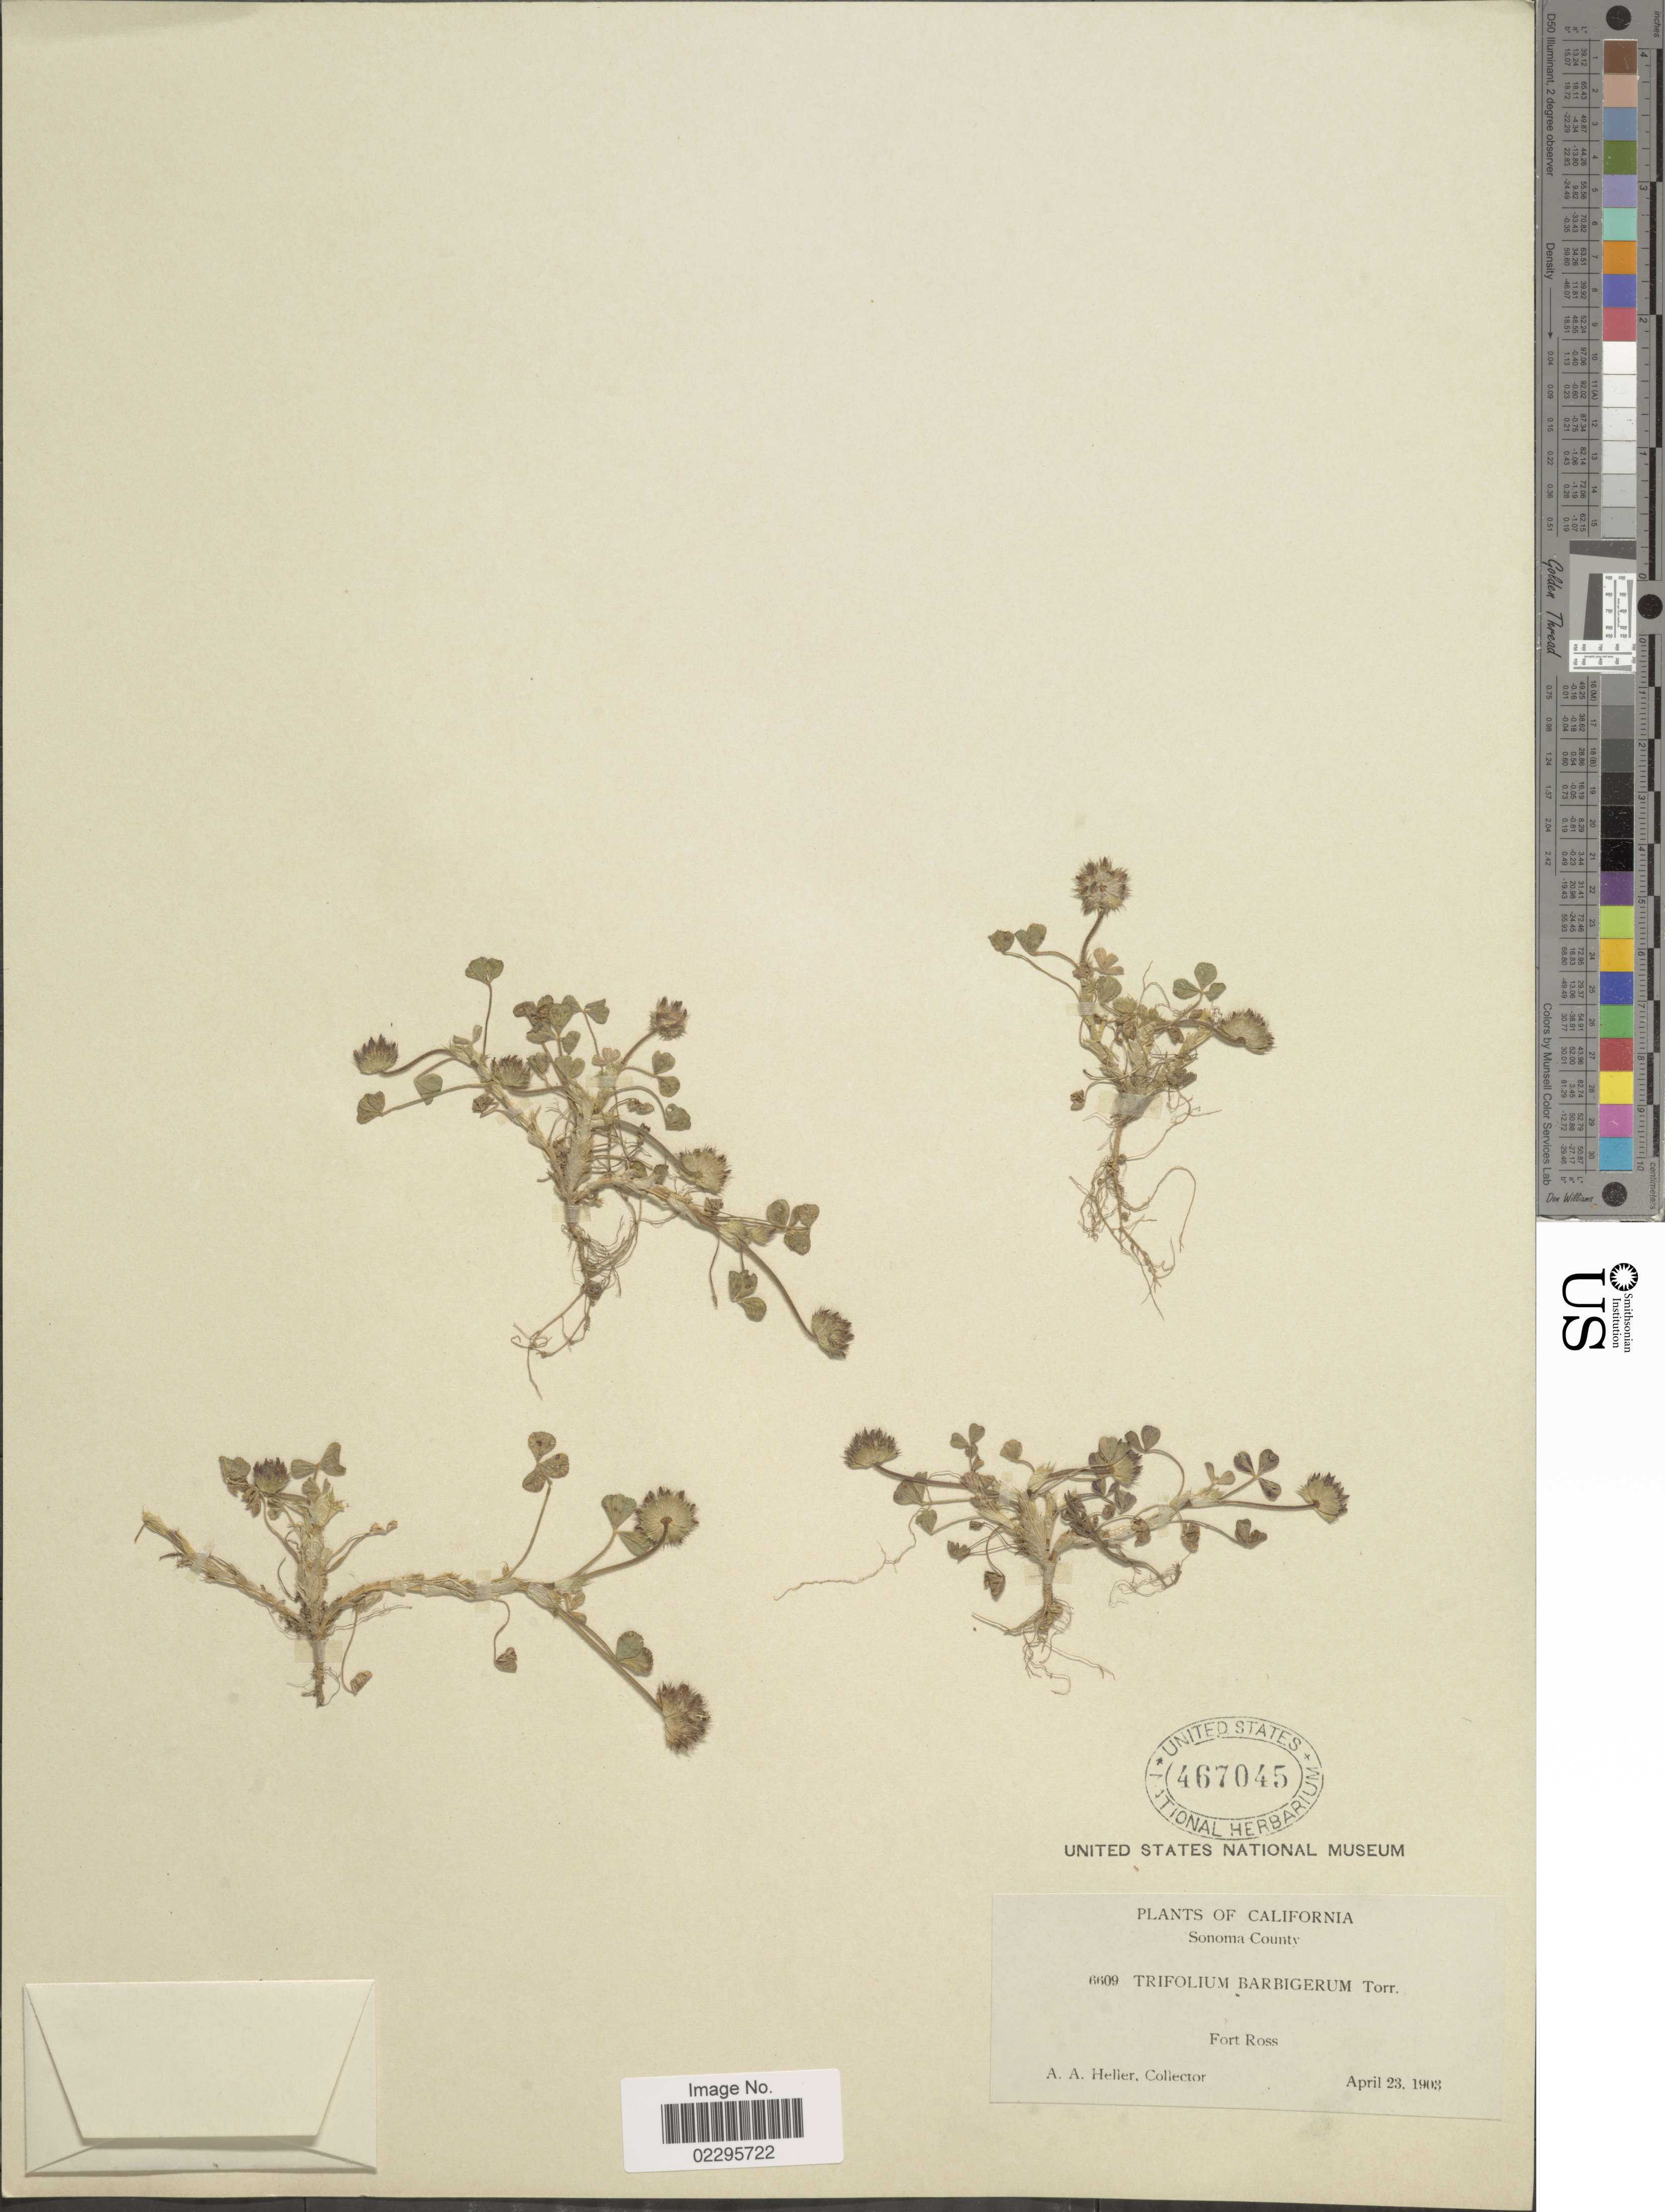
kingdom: Plantae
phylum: Tracheophyta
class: Magnoliopsida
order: Fabales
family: Fabaceae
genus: Trifolium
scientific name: Trifolium barbigerum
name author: Torr.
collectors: A. A. Heller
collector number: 6609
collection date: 1903-04-23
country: United States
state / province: California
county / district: Sonoma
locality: Sonoma County, Fort Ross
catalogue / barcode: US 467045